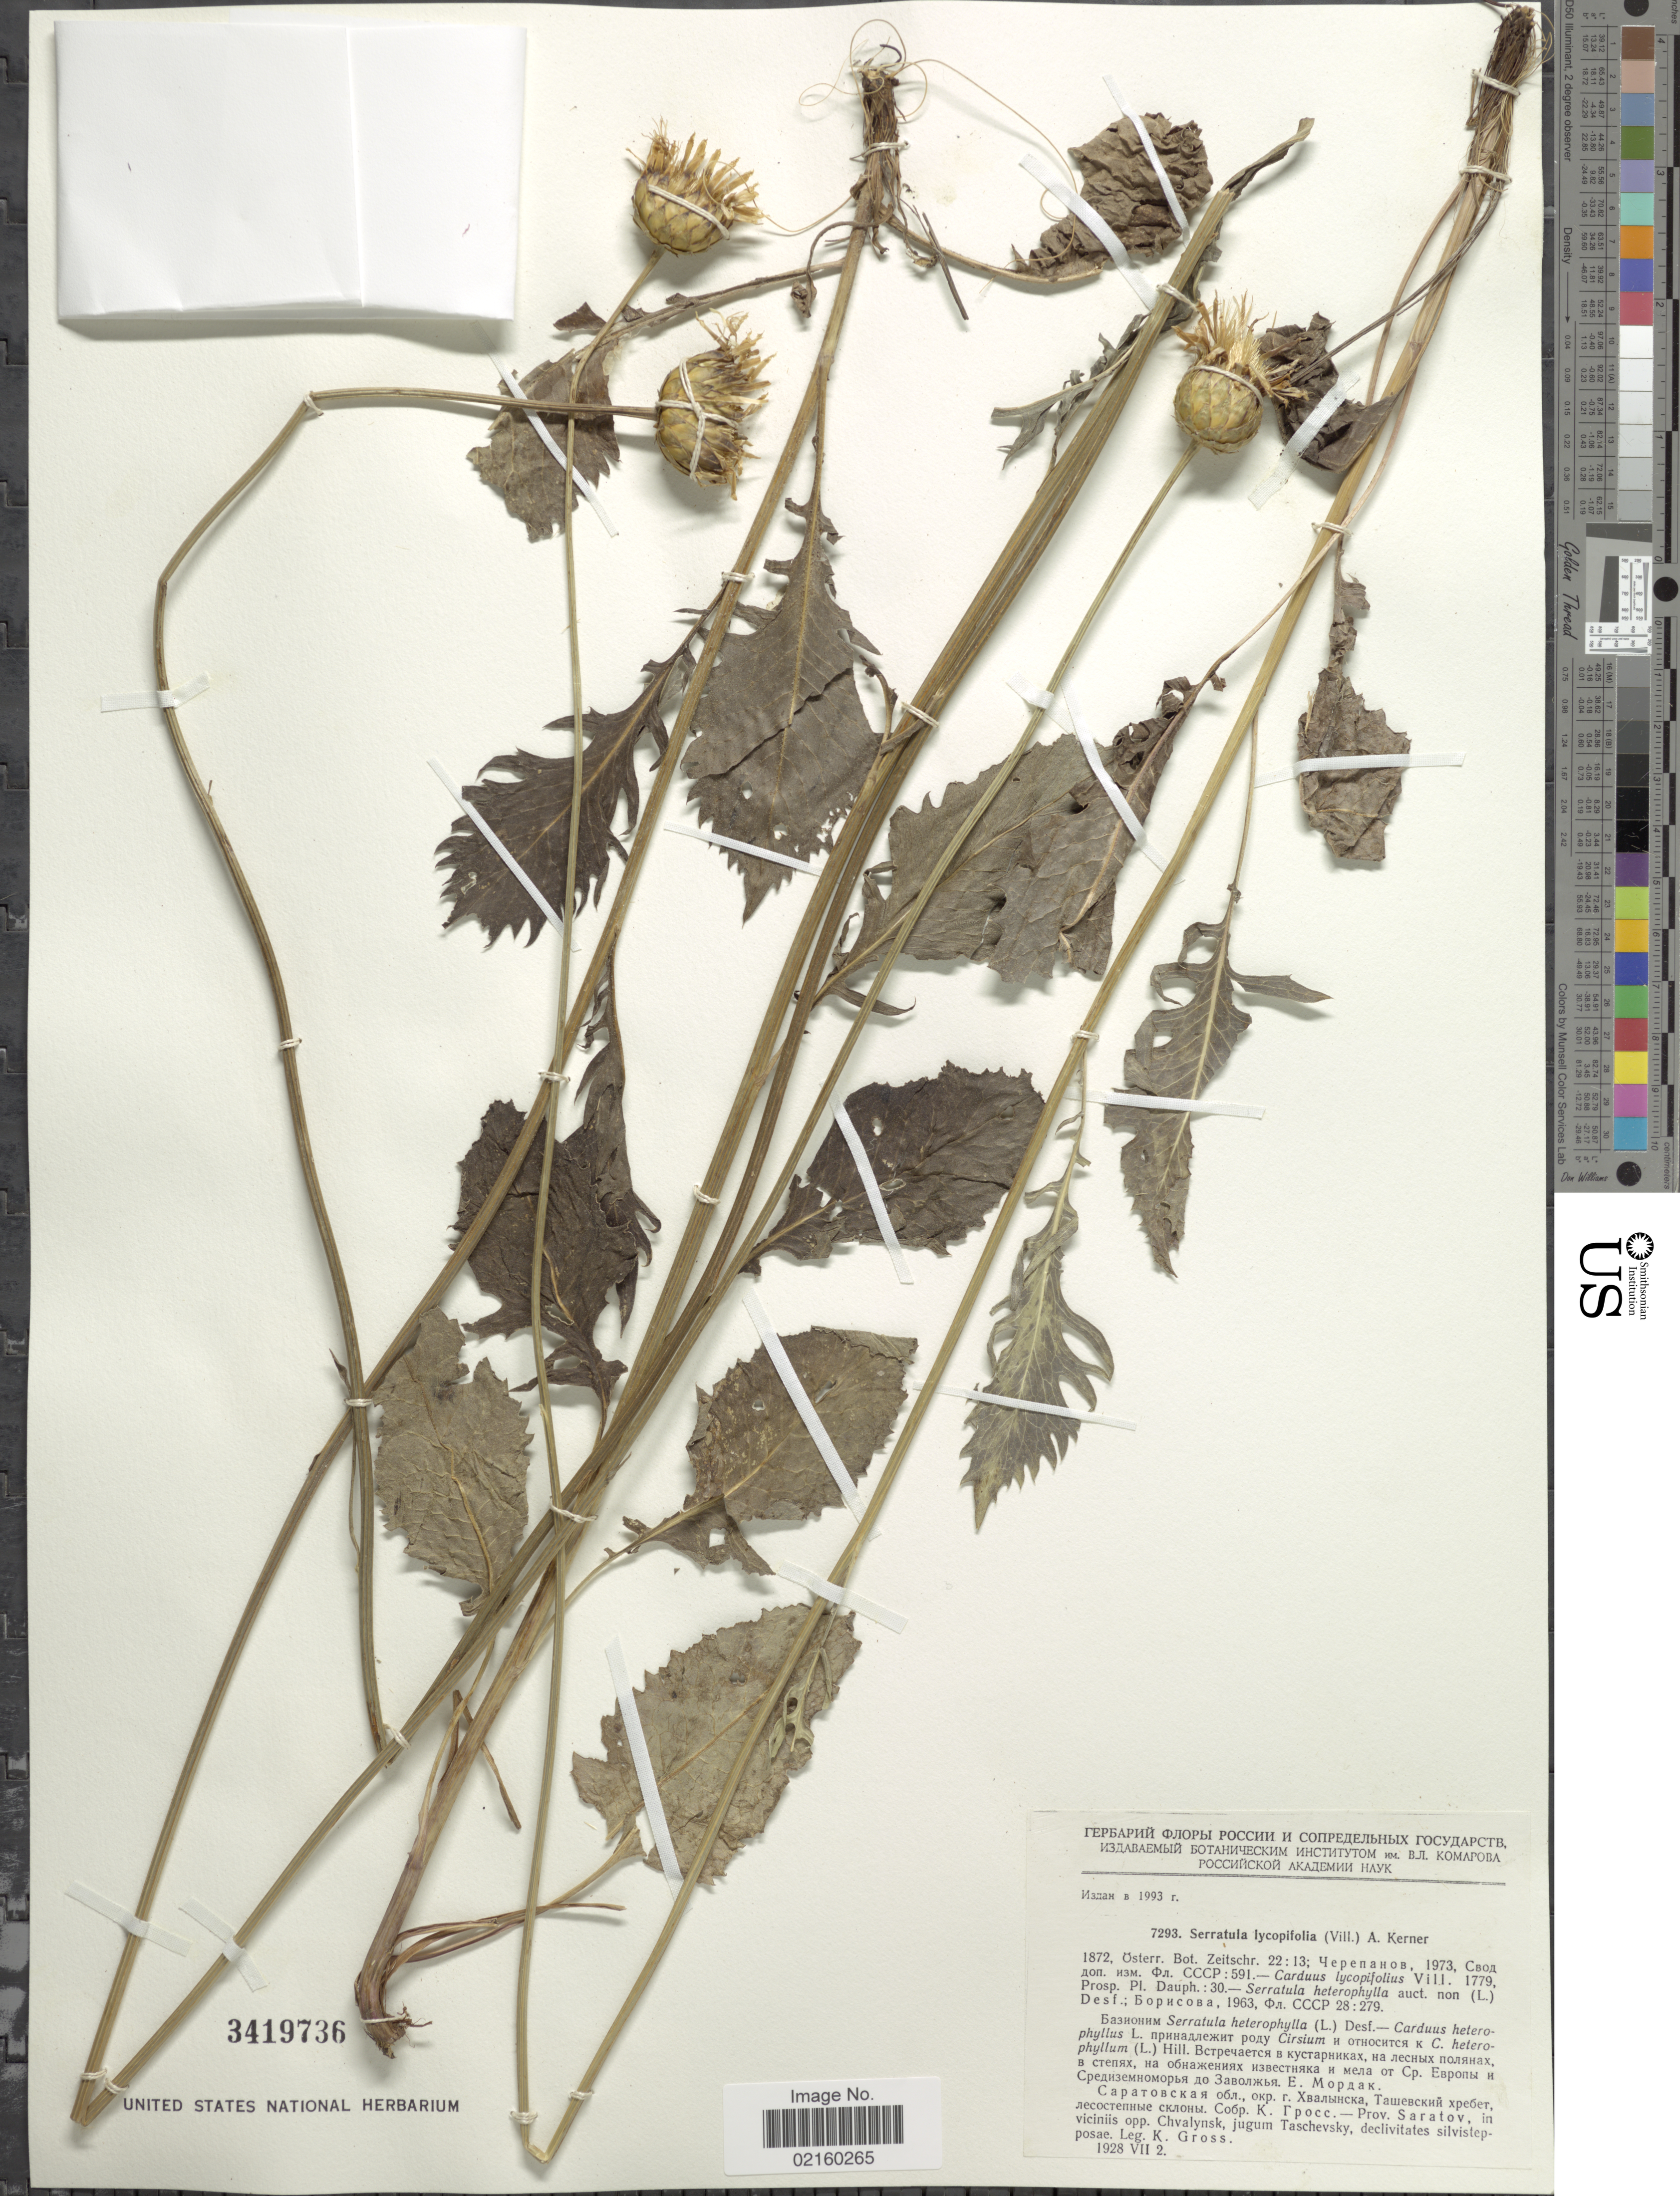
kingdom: Plantae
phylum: Tracheophyta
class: Magnoliopsida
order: Asterales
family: Asteraceae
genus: Klasea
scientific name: Klasea lycopifolia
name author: (Vill.) Á. Löve & D. Löve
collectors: K. Gross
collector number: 7293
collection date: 1928-07-02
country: Russian Federation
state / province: Saratov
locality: Opp. Chvalynsk, jugum Taschevsky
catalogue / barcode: US 3419736